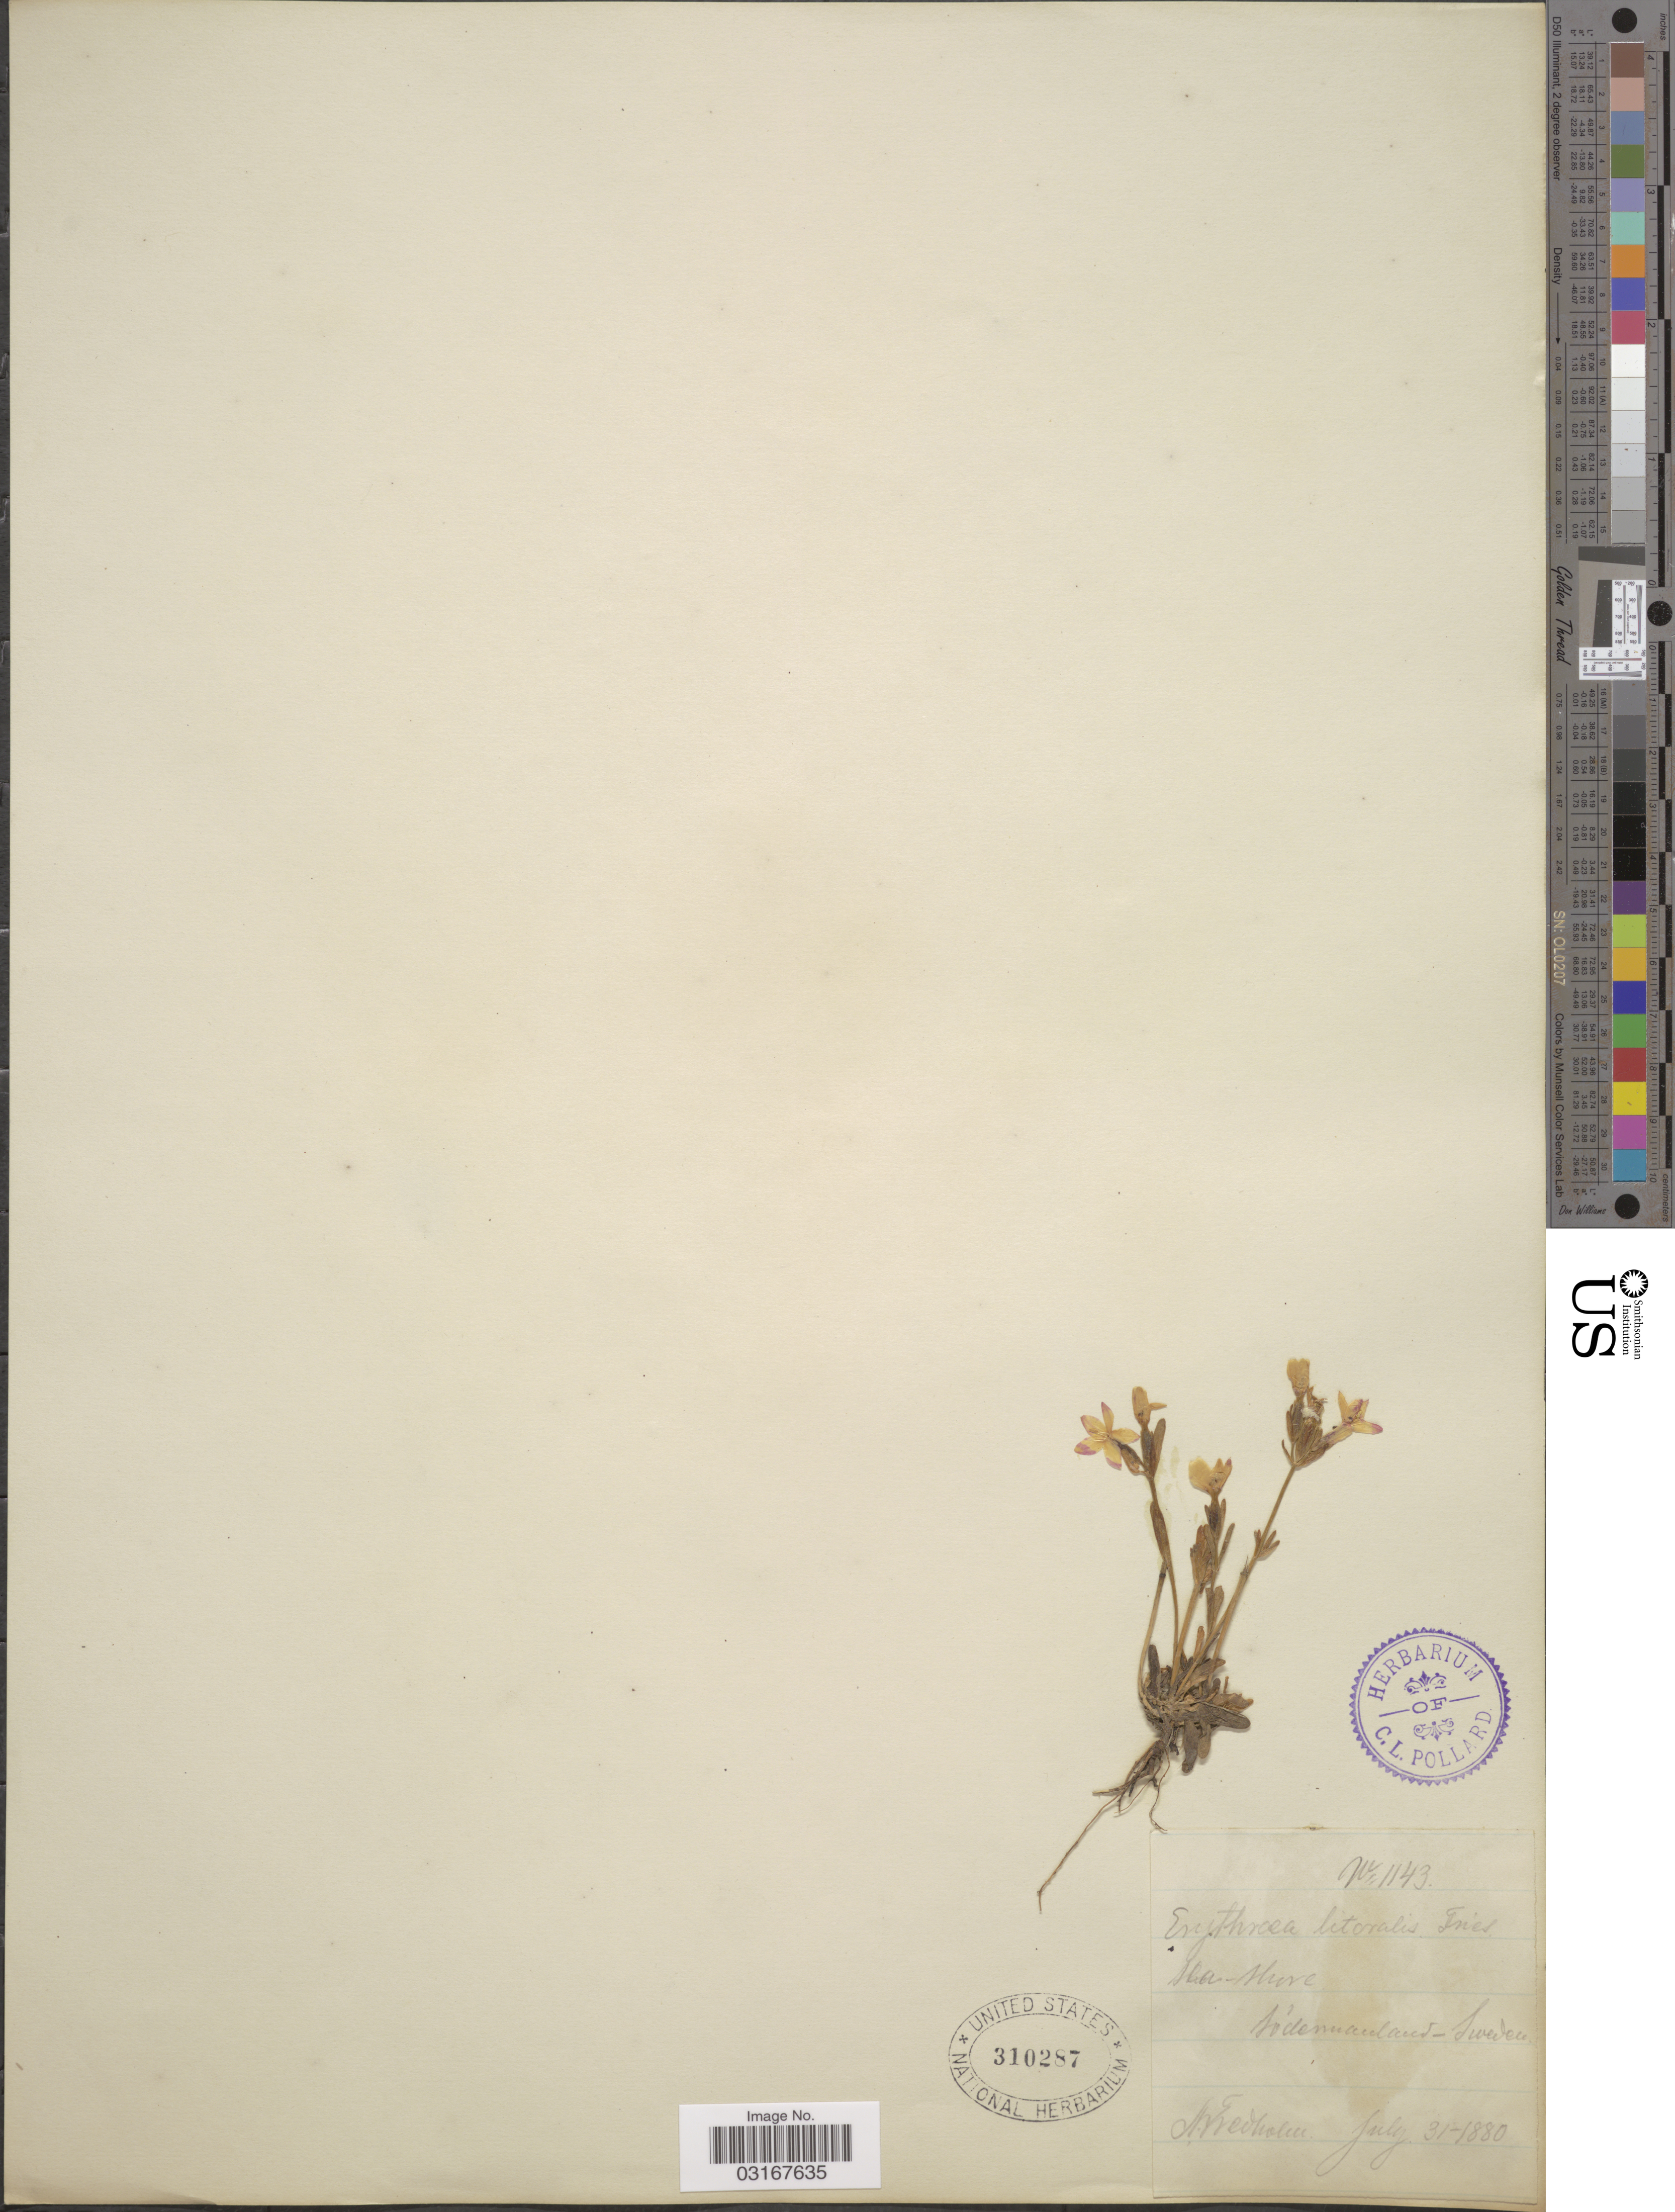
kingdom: Plantae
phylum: Tracheophyta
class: Magnoliopsida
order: Gentianales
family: Gentianaceae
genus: Centaurium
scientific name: Centaurium littorale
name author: (Turner) Gilmour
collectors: A. Fredholm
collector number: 1143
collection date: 1880-07-31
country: Sweden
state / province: Sodermanland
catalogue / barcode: US 310287